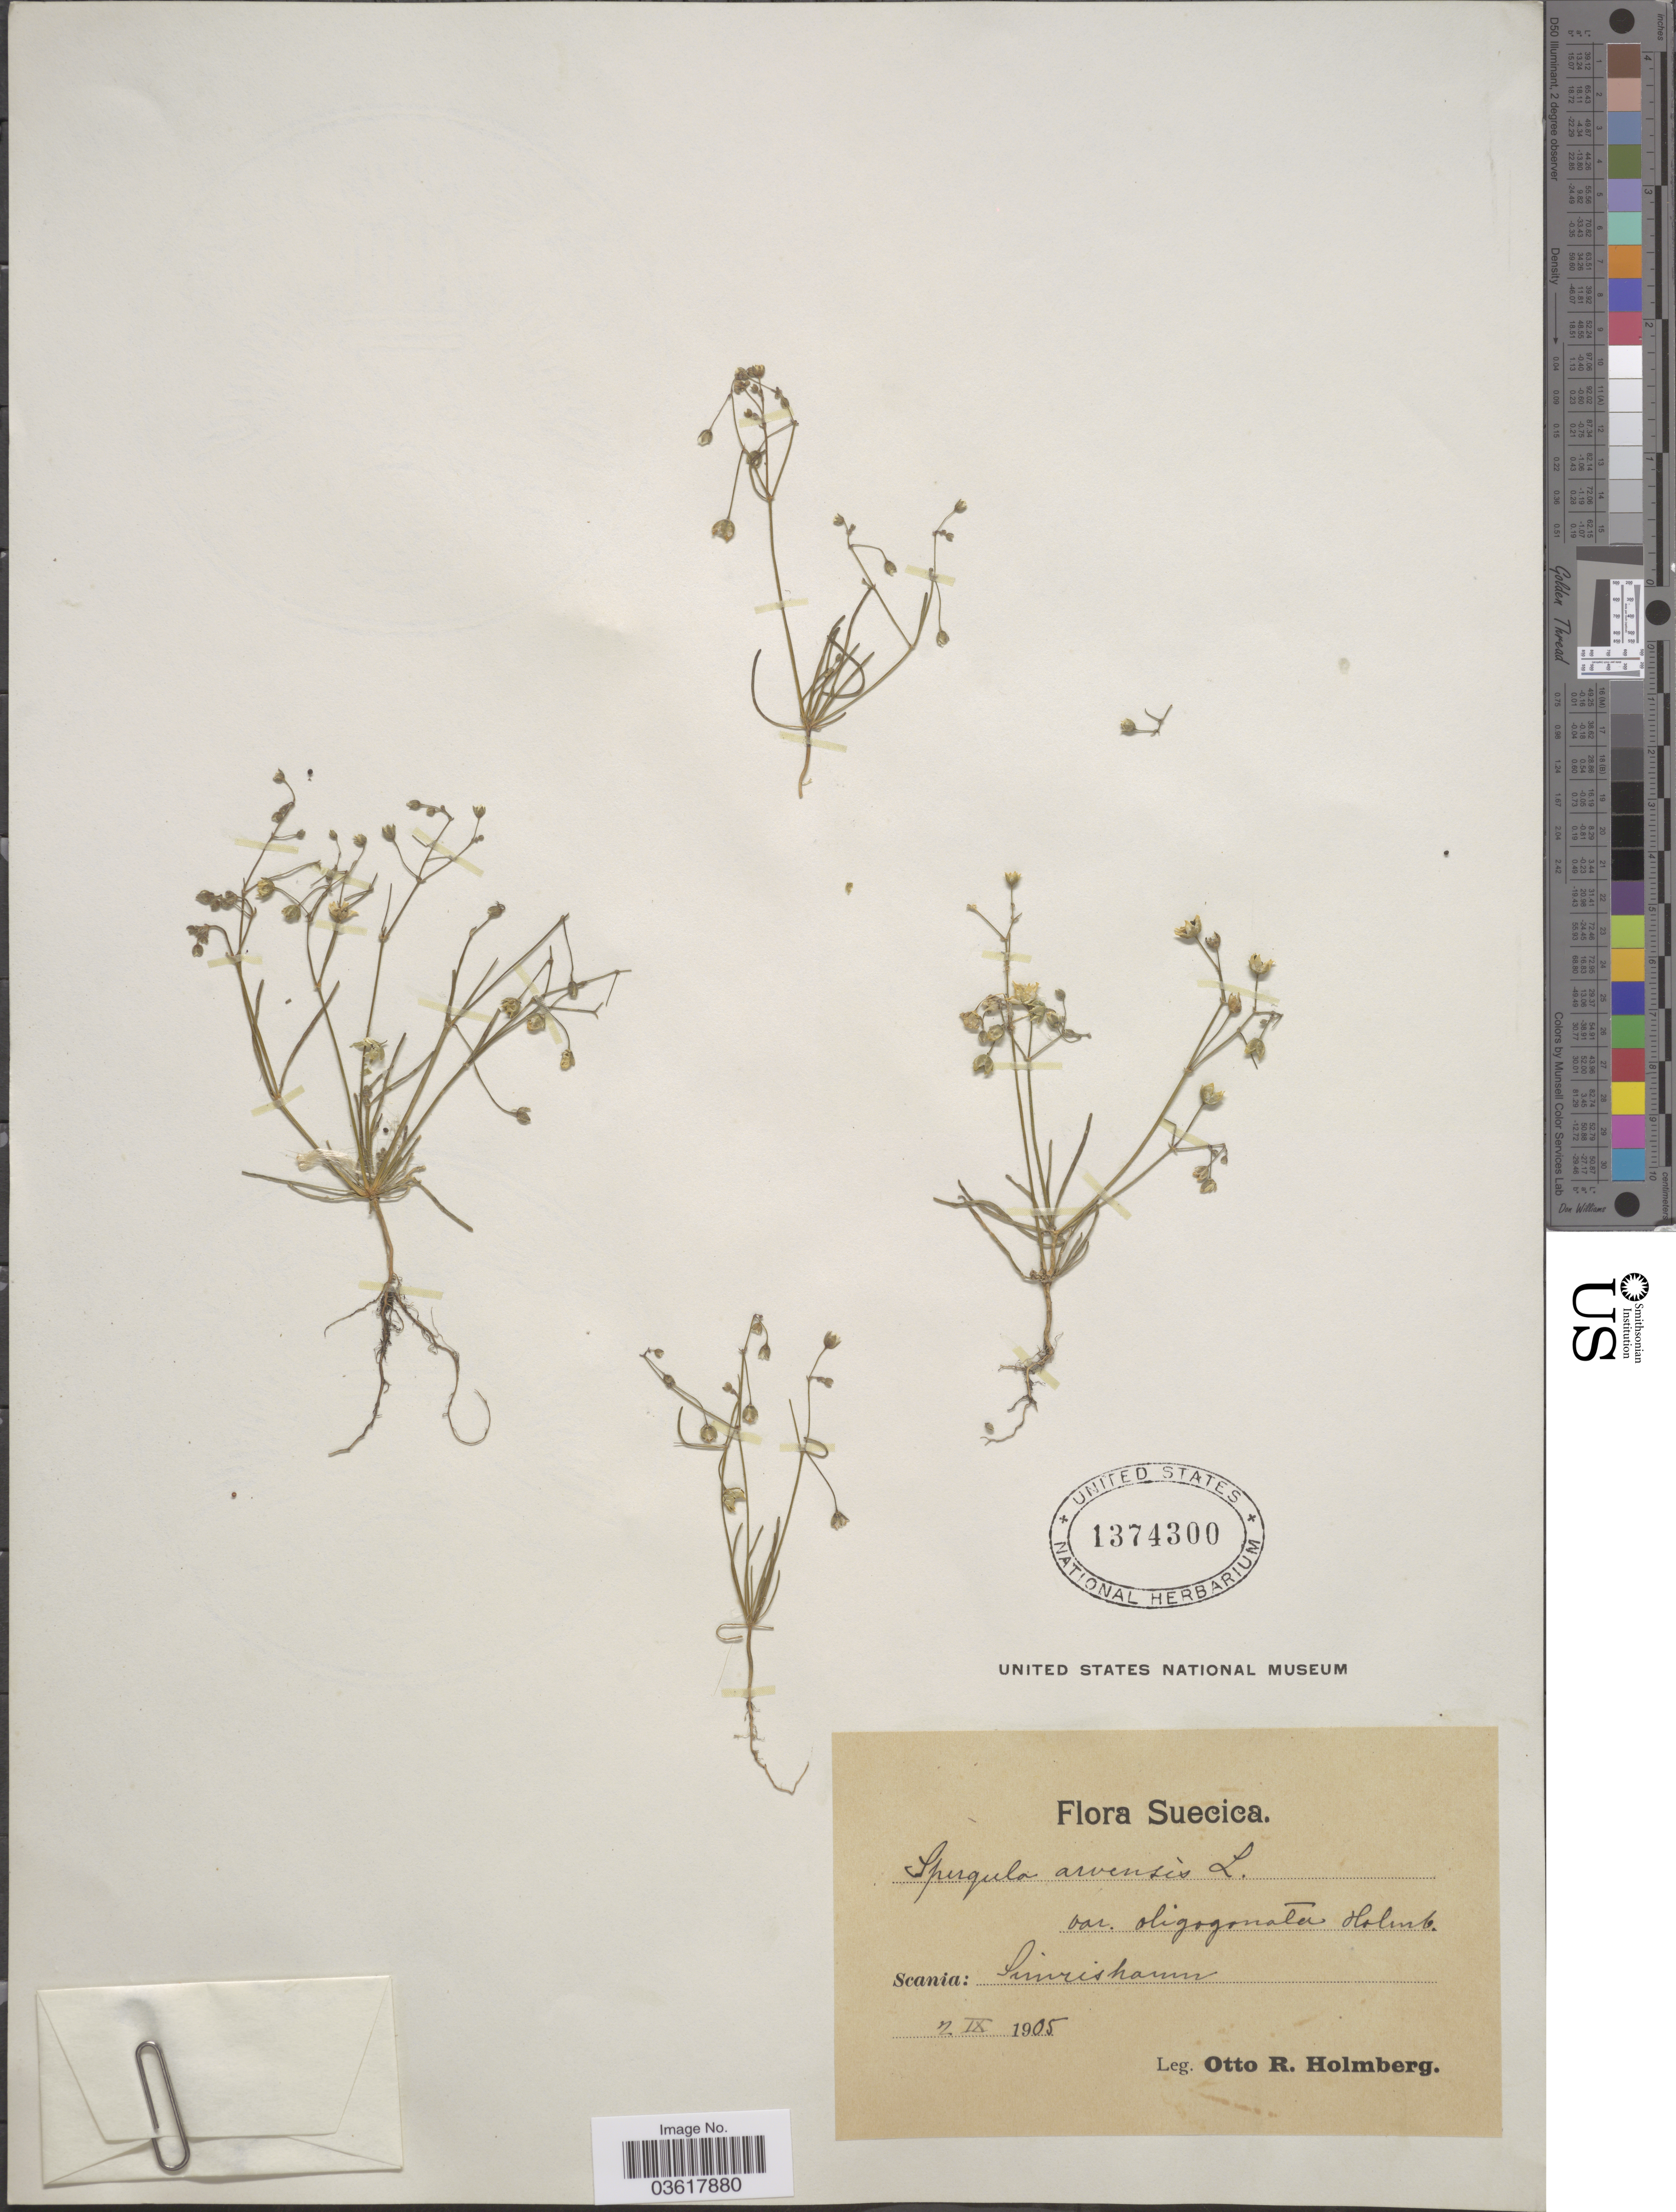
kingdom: Plantae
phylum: Tracheophyta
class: Magnoliopsida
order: Caryophyllales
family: Caryophyllaceae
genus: Spergula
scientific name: Spergula arvensis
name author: L.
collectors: O. Holmberg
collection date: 1905-09-02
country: Sweden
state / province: Skåne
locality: Suecica. Scania: Simrishamn.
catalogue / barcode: US 1374300